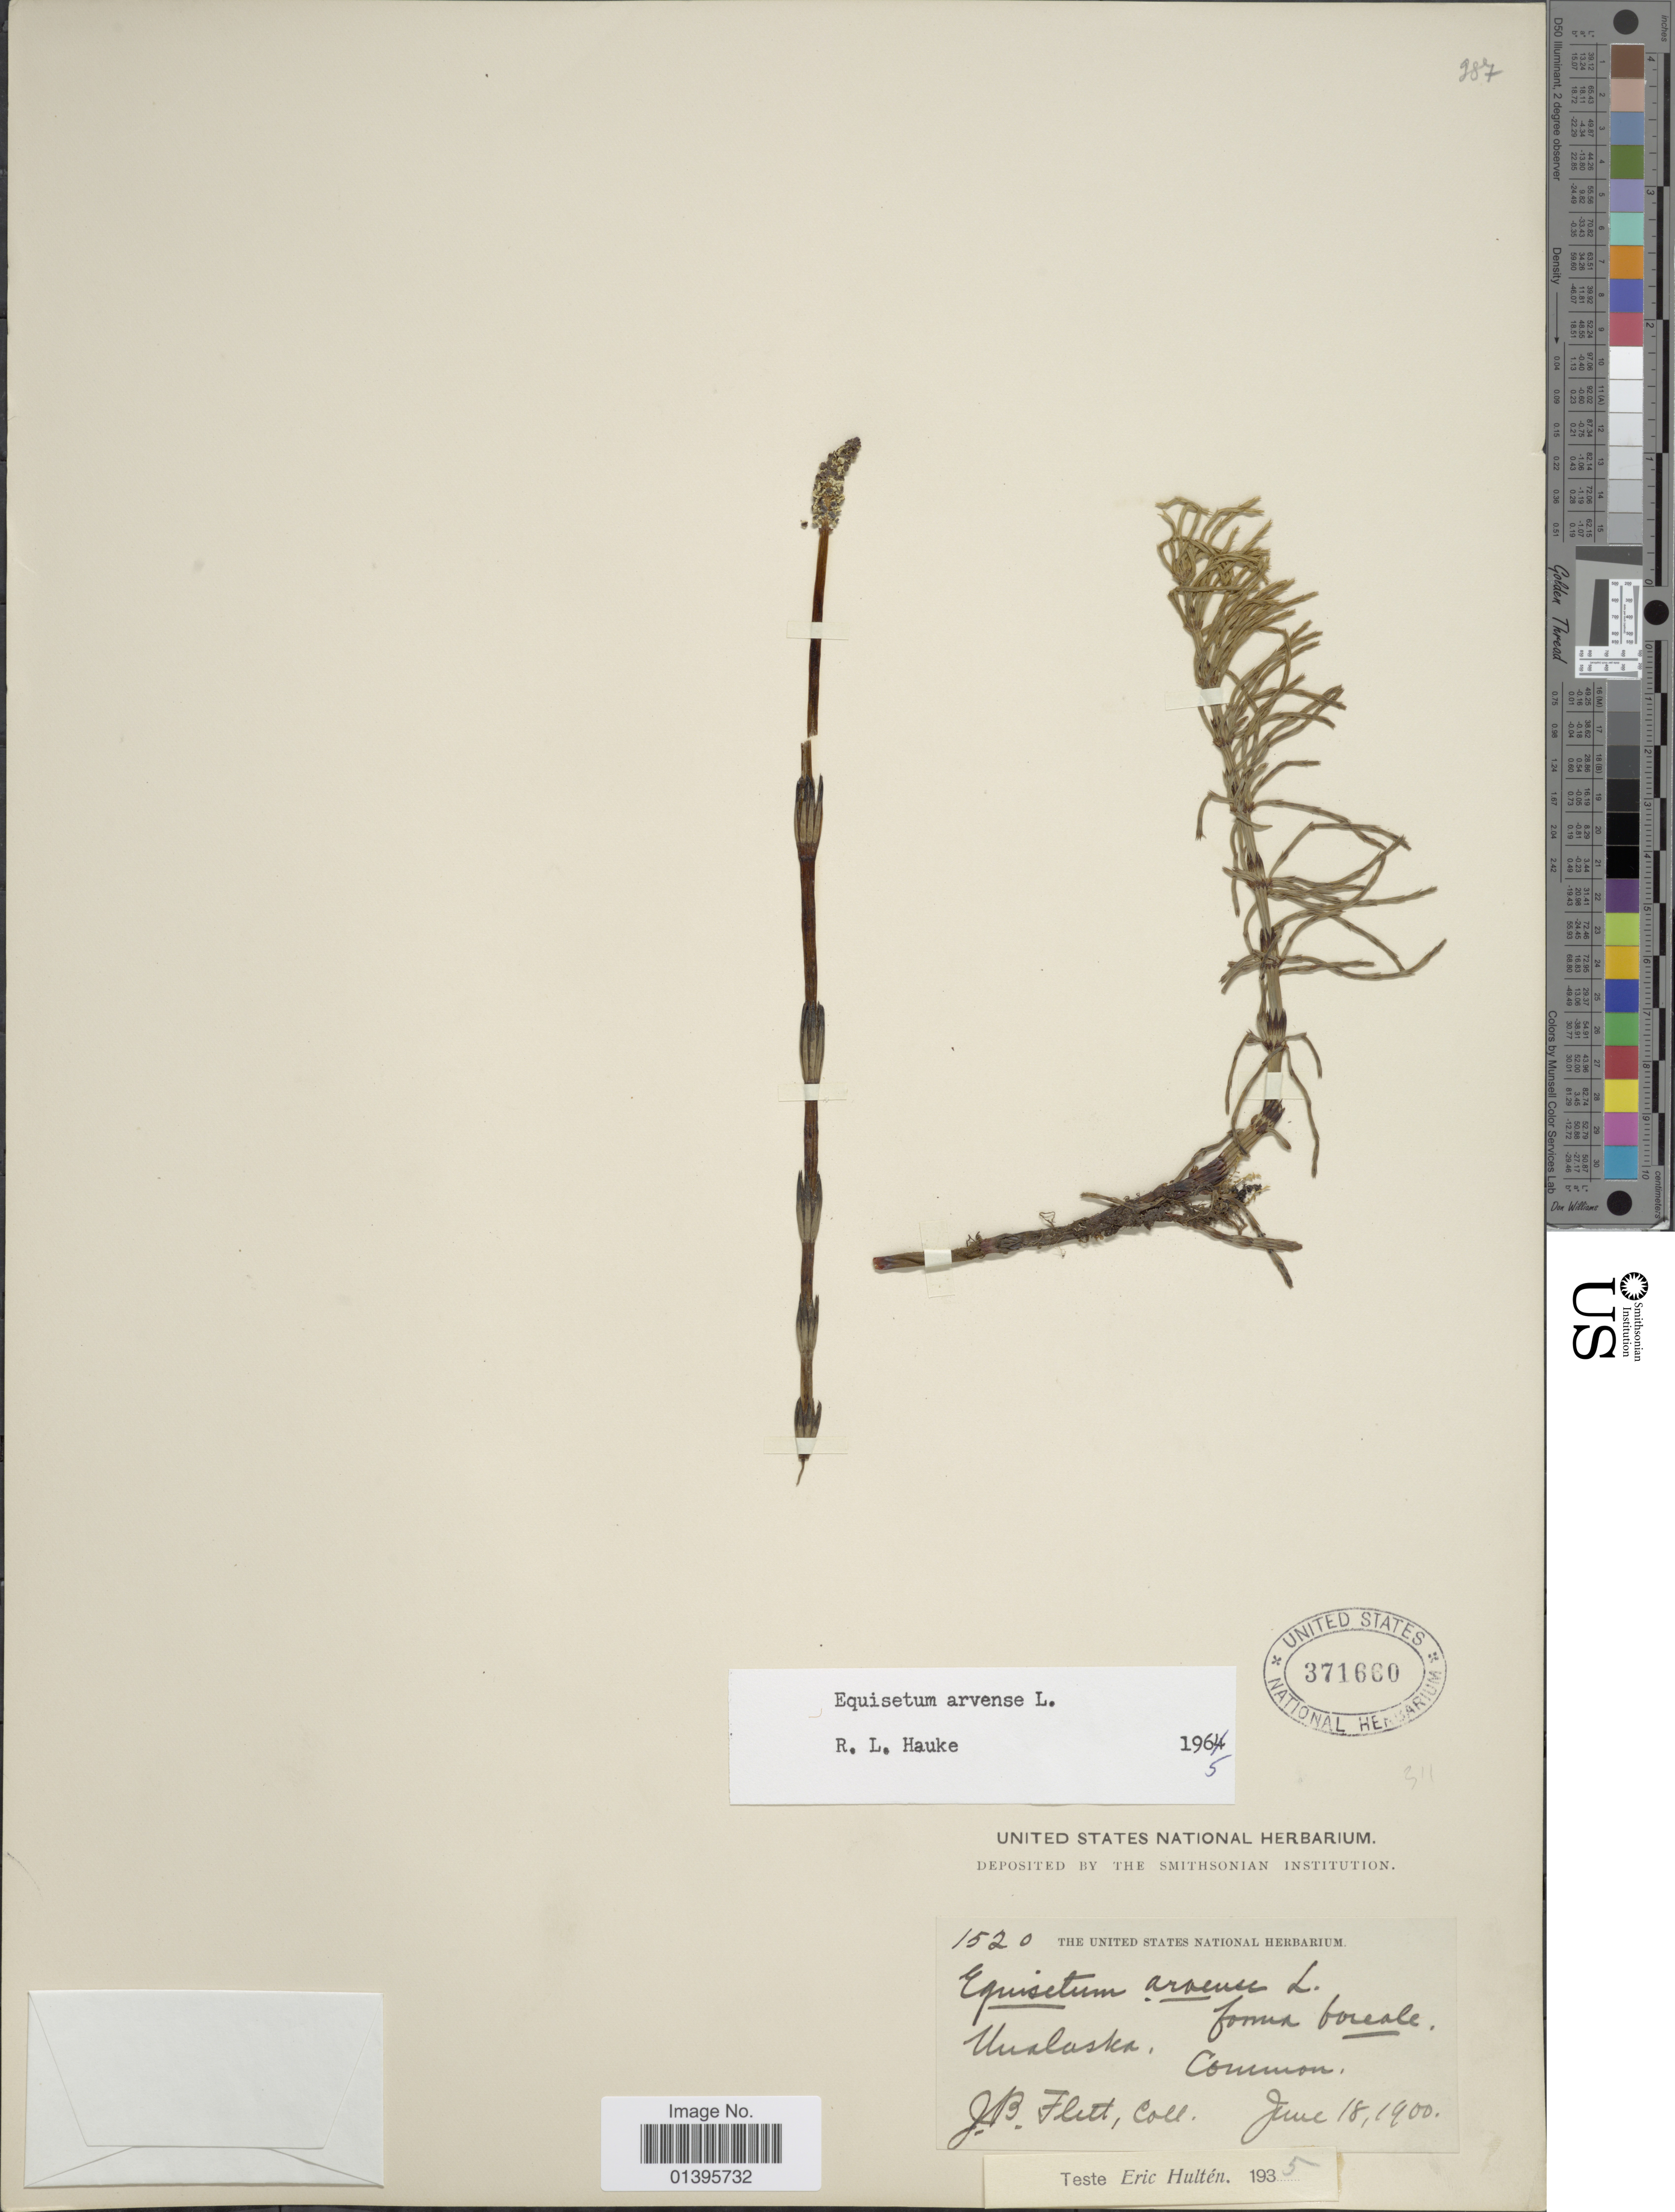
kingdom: Plantae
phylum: Tracheophyta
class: Polypodiopsida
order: Equisetales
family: Equisetaceae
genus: Equisetum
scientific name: Equisetum arvense var. boreale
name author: (Bong.) Rupr.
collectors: J. Flett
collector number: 1520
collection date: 1900-06-18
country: United States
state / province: Alaska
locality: Unalaska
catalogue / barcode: US 371660